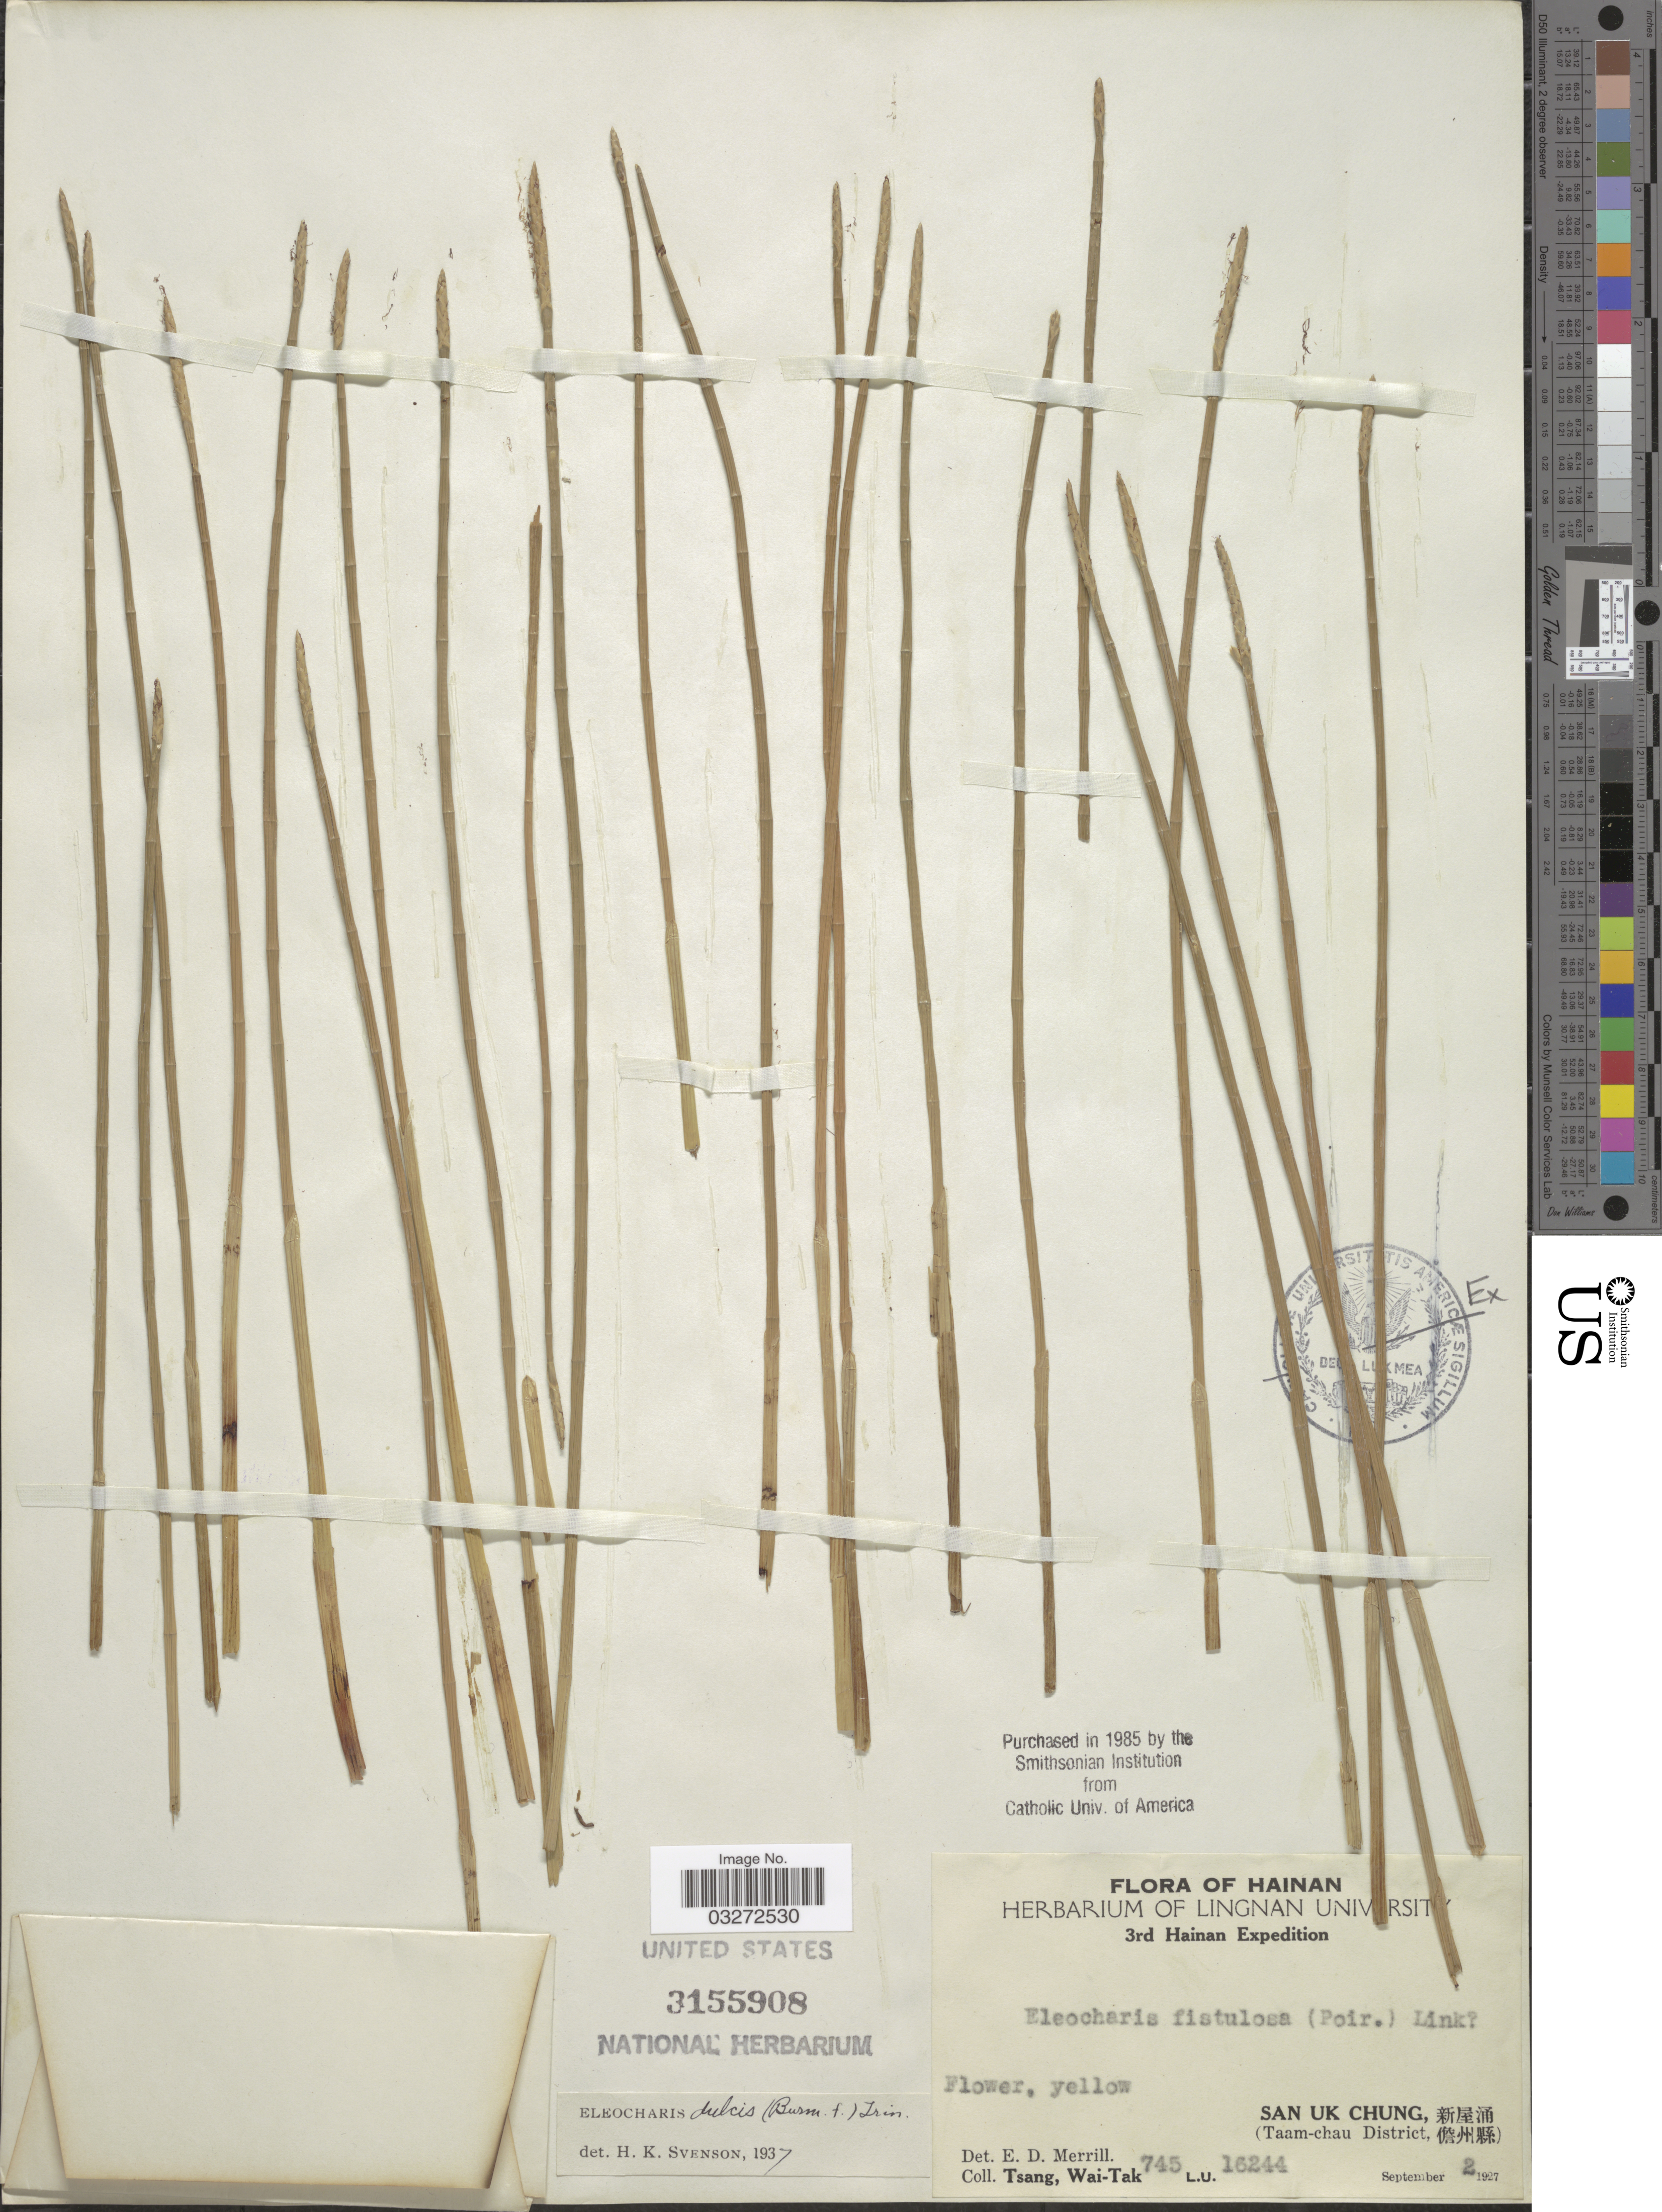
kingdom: Plantae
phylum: Tracheophyta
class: Liliopsida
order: Poales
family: Cyperaceae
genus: Eleocharis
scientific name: Eleocharis dulcis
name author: (Burm. f.) Trin. ex Hensch.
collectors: W. T. Tsang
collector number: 745 L.U. 16244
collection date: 1927-09-02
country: China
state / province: Hainan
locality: San Uk Chung, X. (Taam-chau District, X).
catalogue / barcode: US 3155908